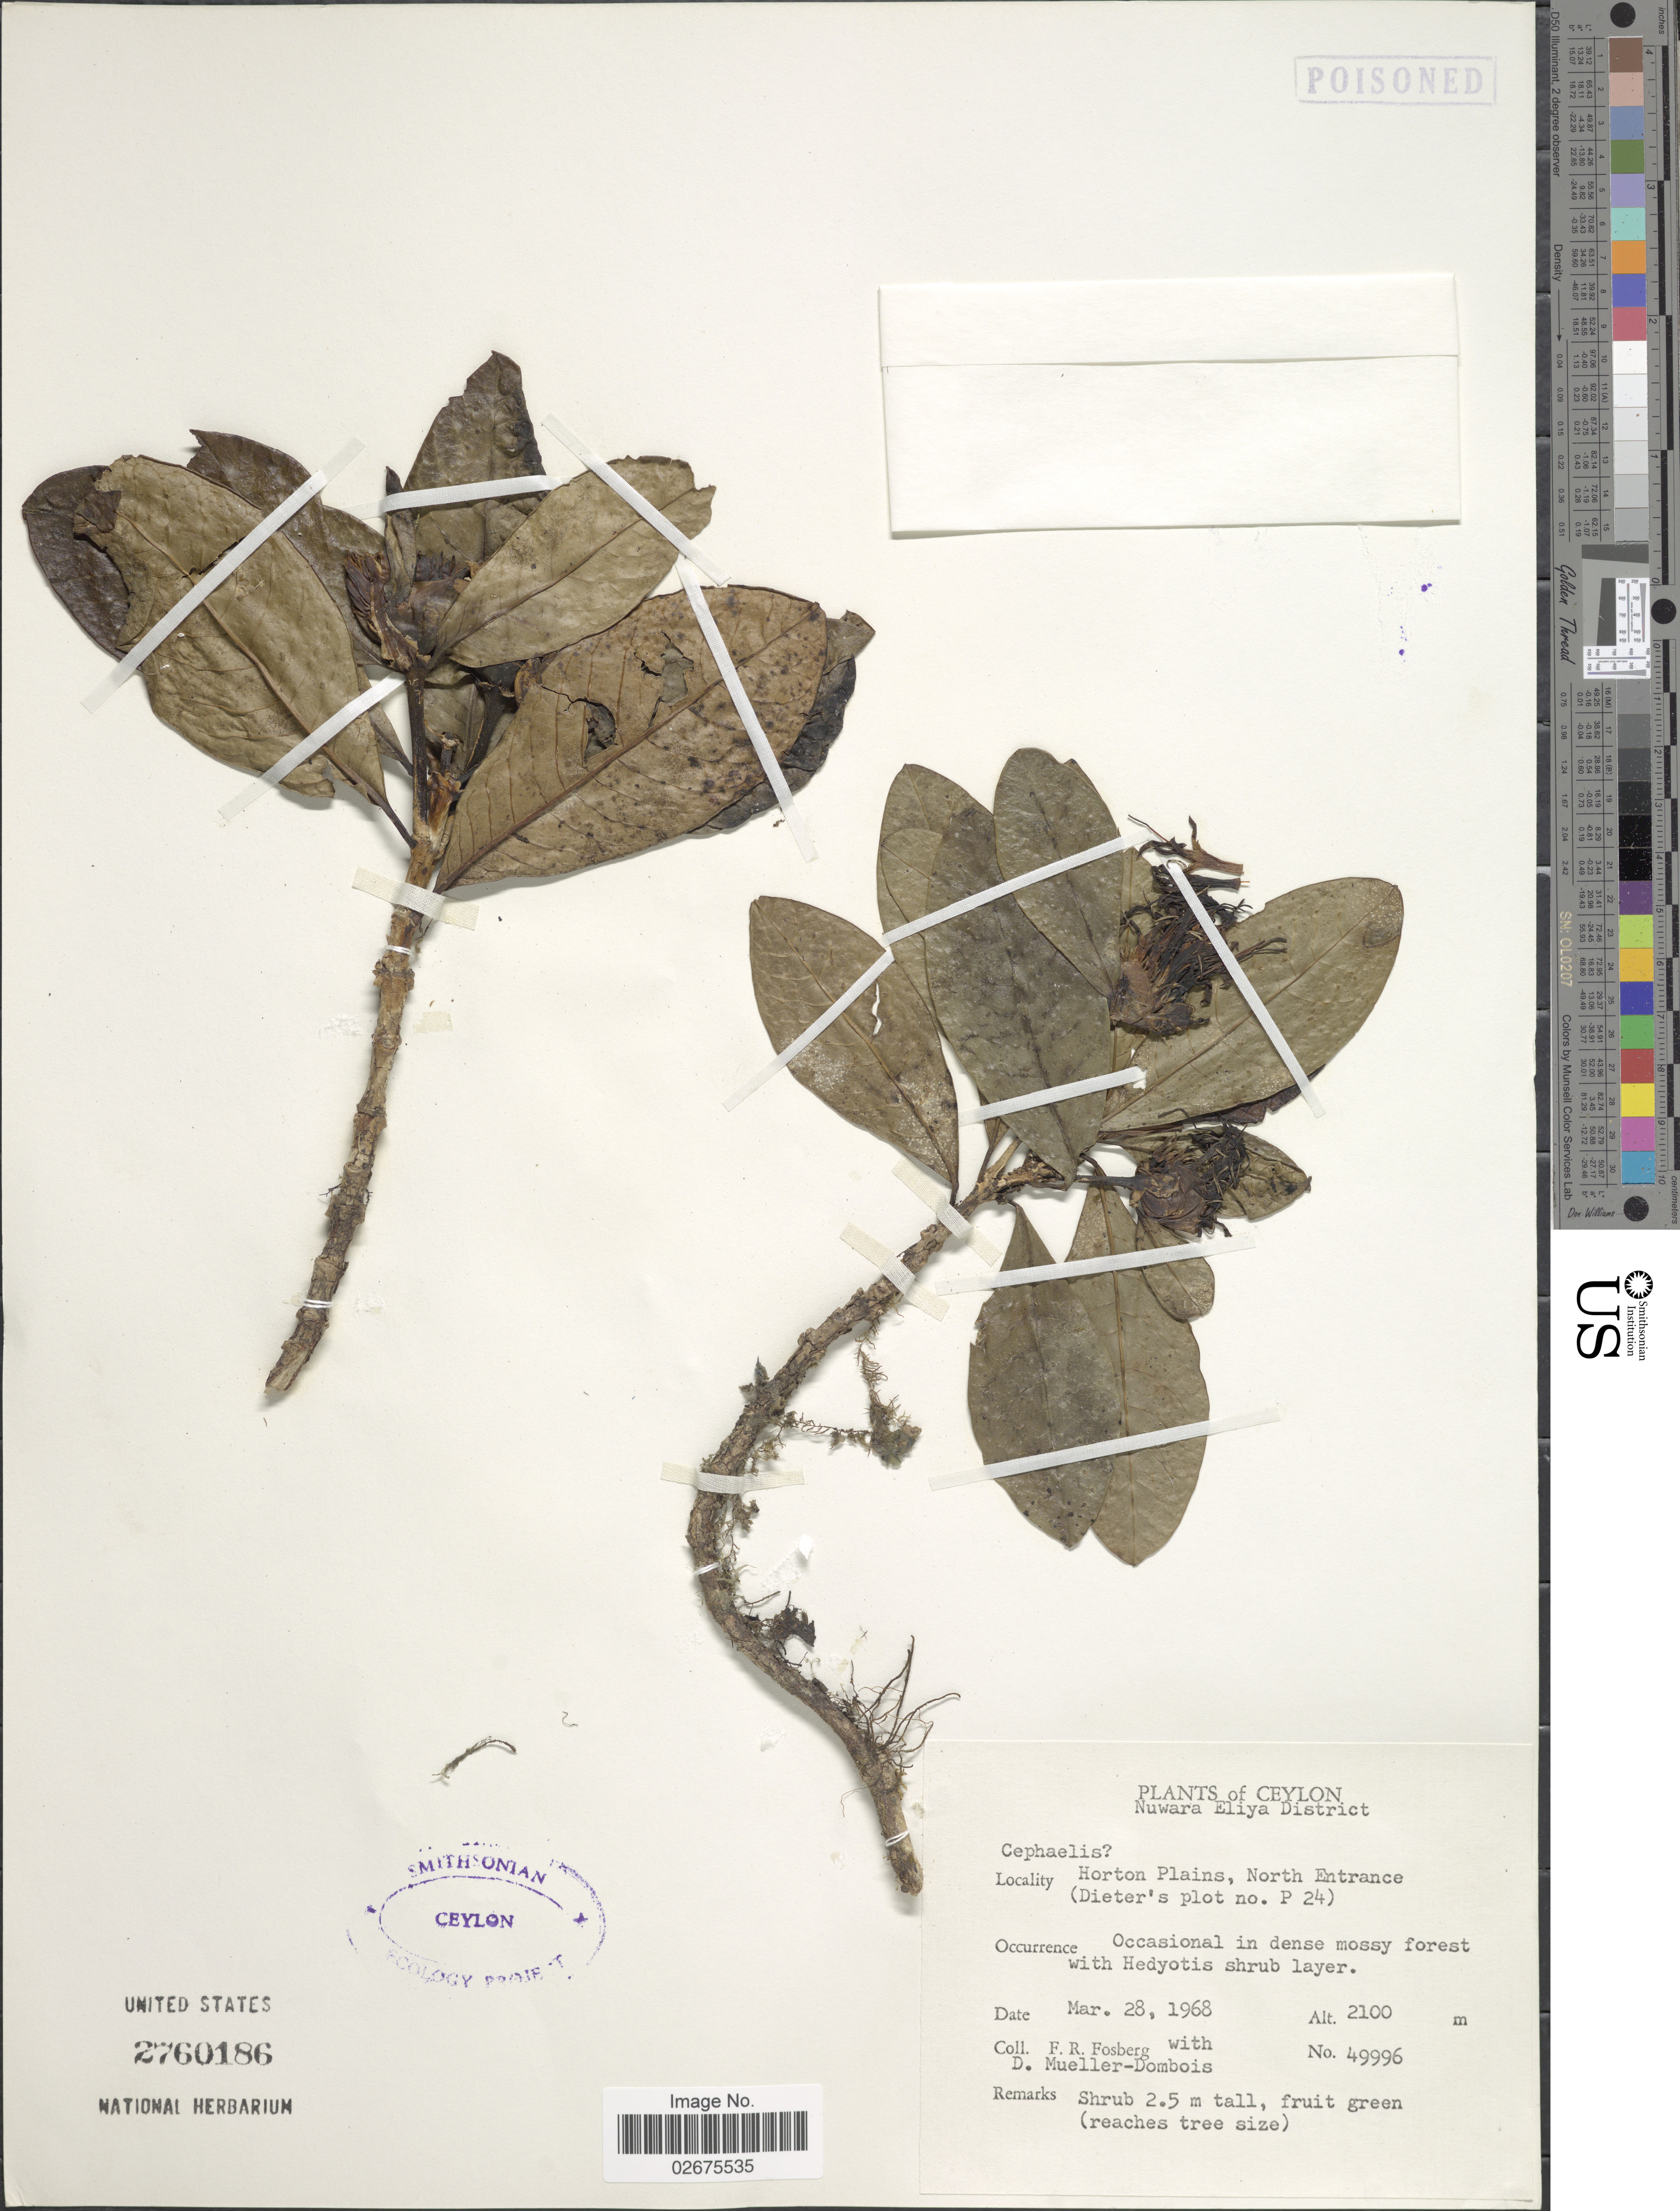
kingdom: Plantae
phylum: Tracheophyta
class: Magnoliopsida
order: Gentianales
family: Rubiaceae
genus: Cephaelis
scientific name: Cephaelis sp.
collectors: F. R. Fosberg & D. Mueller-Dombois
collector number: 49996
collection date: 1968-03-28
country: Sri Lanka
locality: Ceylon. Horton Plains, North Entrance (Diter's plot no. P 24)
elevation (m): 2100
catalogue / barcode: US 2760186